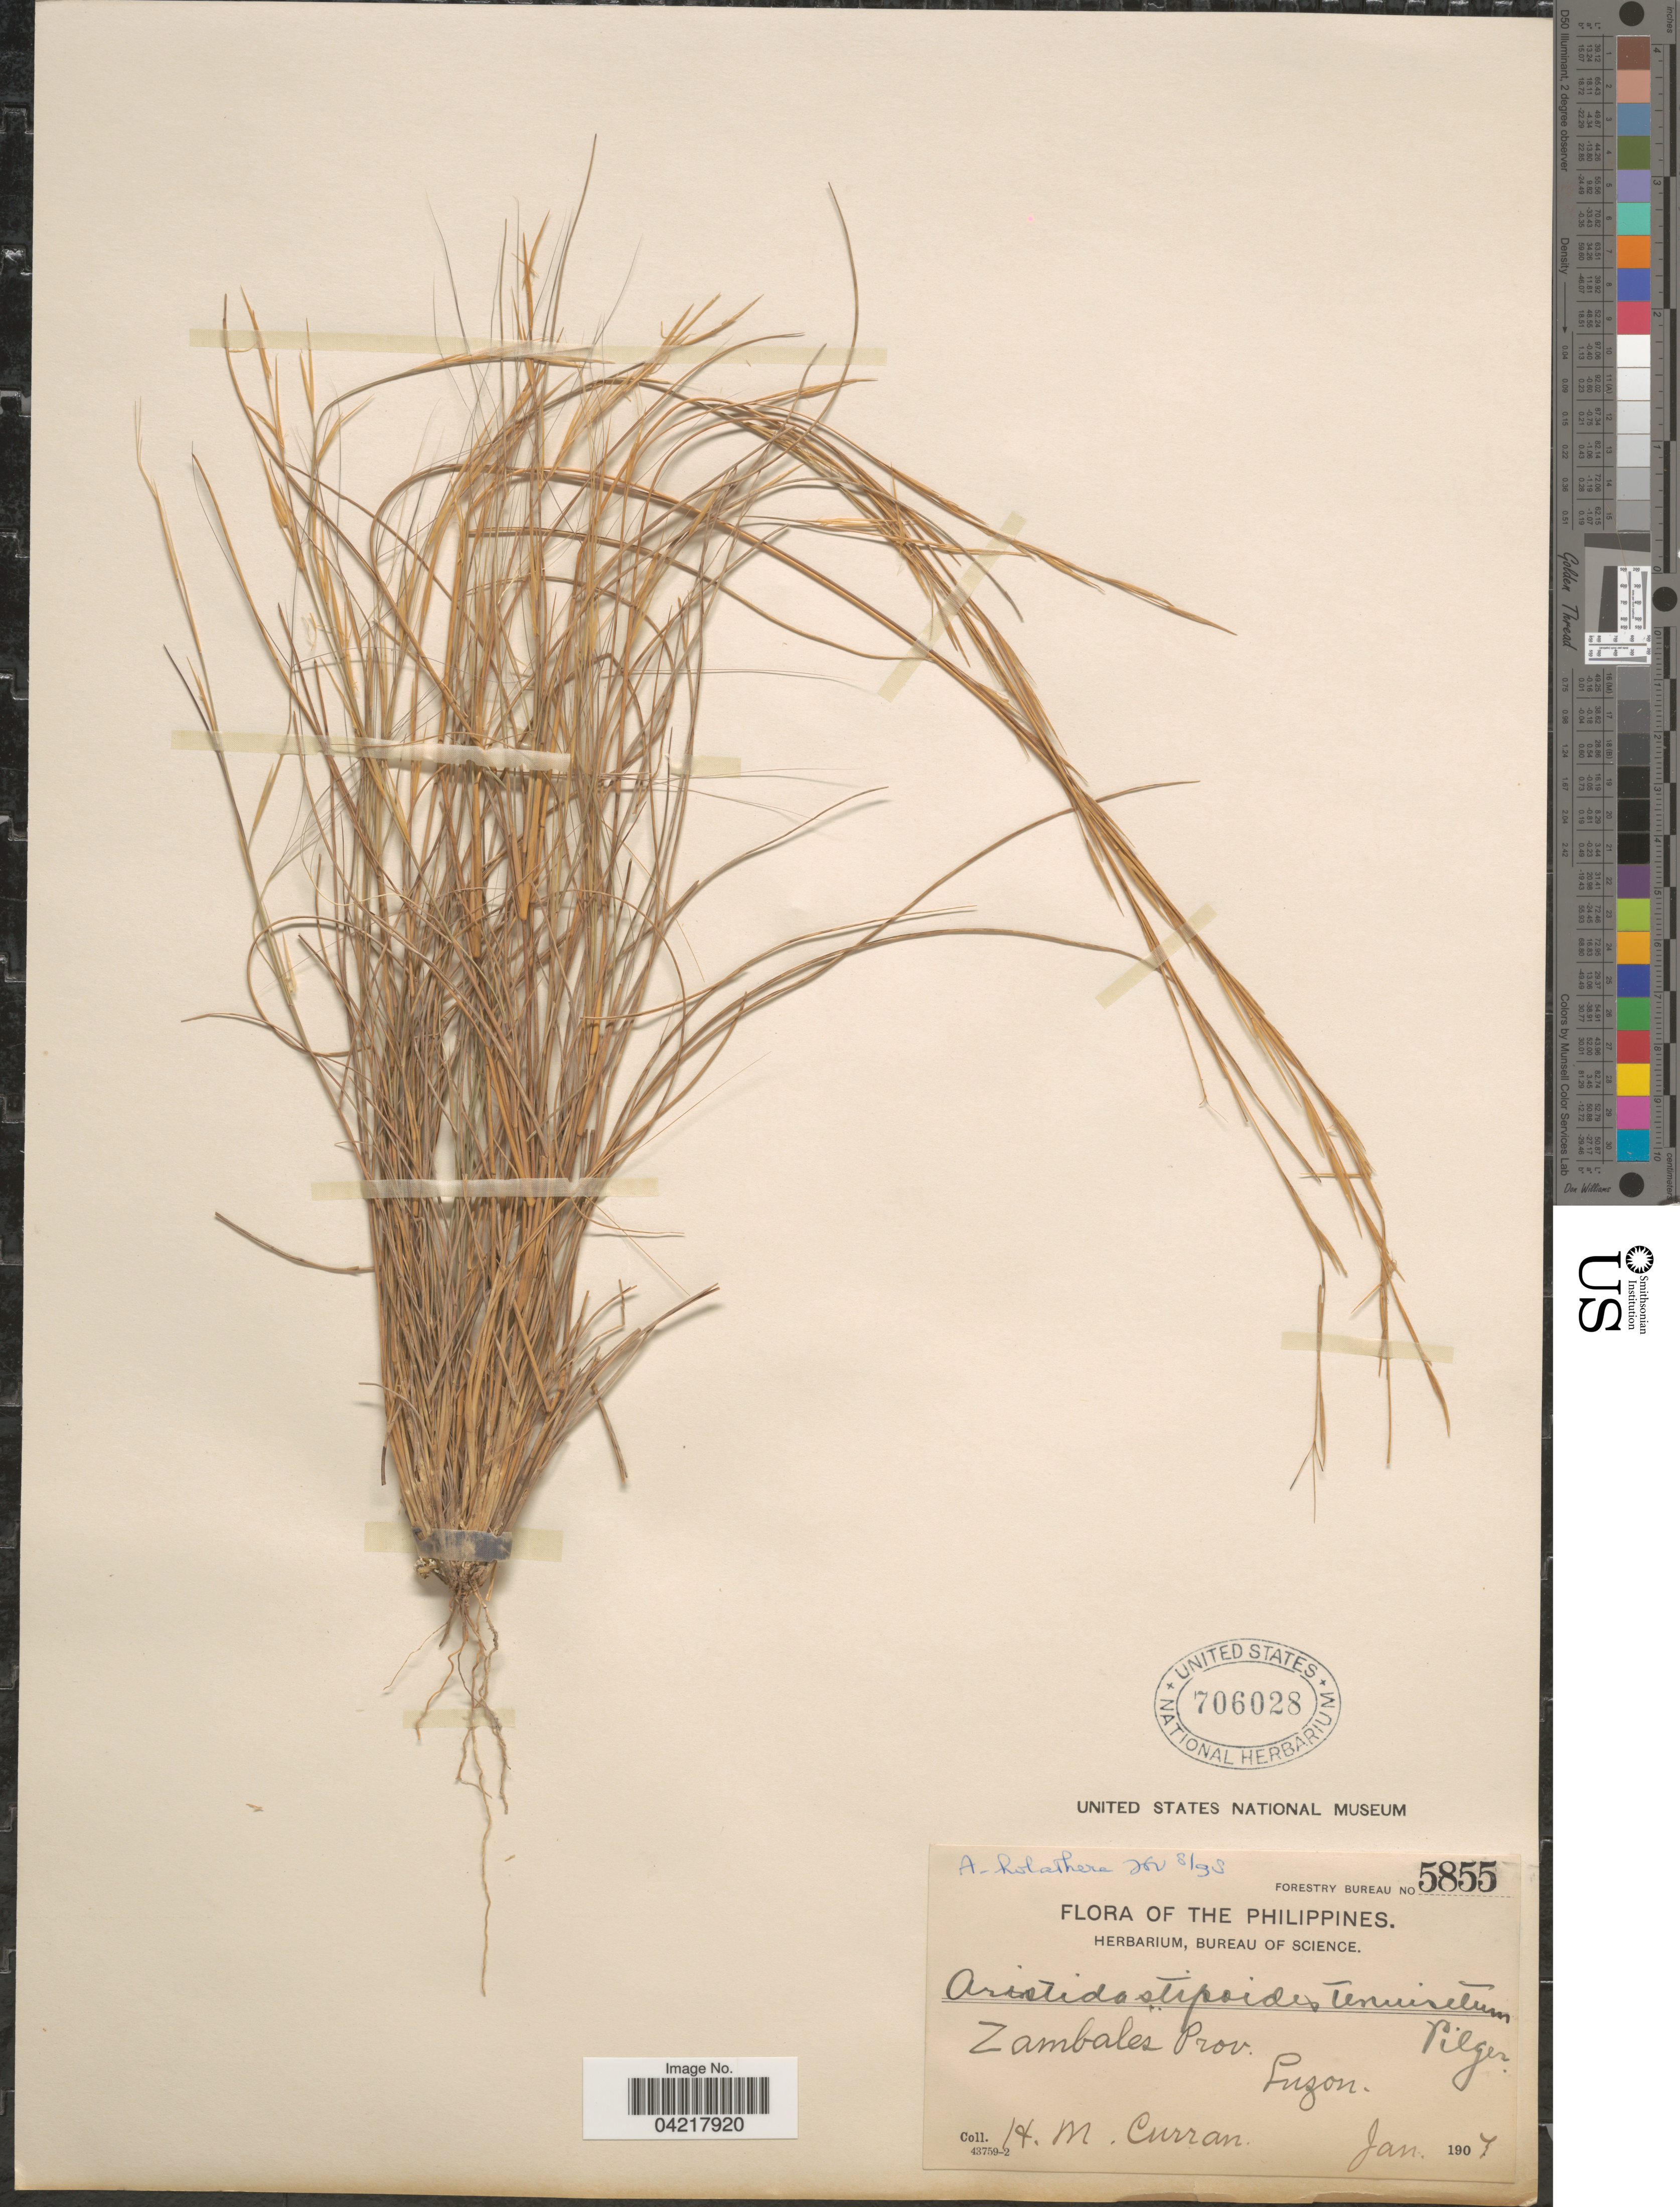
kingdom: Plantae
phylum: Tracheophyta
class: Liliopsida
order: Poales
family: Poaceae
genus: Aristida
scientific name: Aristida holathera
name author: Domin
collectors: H. M. Curran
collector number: Forestry Bureau 5855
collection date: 1907-01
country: Philippines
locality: Zambales Prov. Luzon.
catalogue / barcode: US 706028